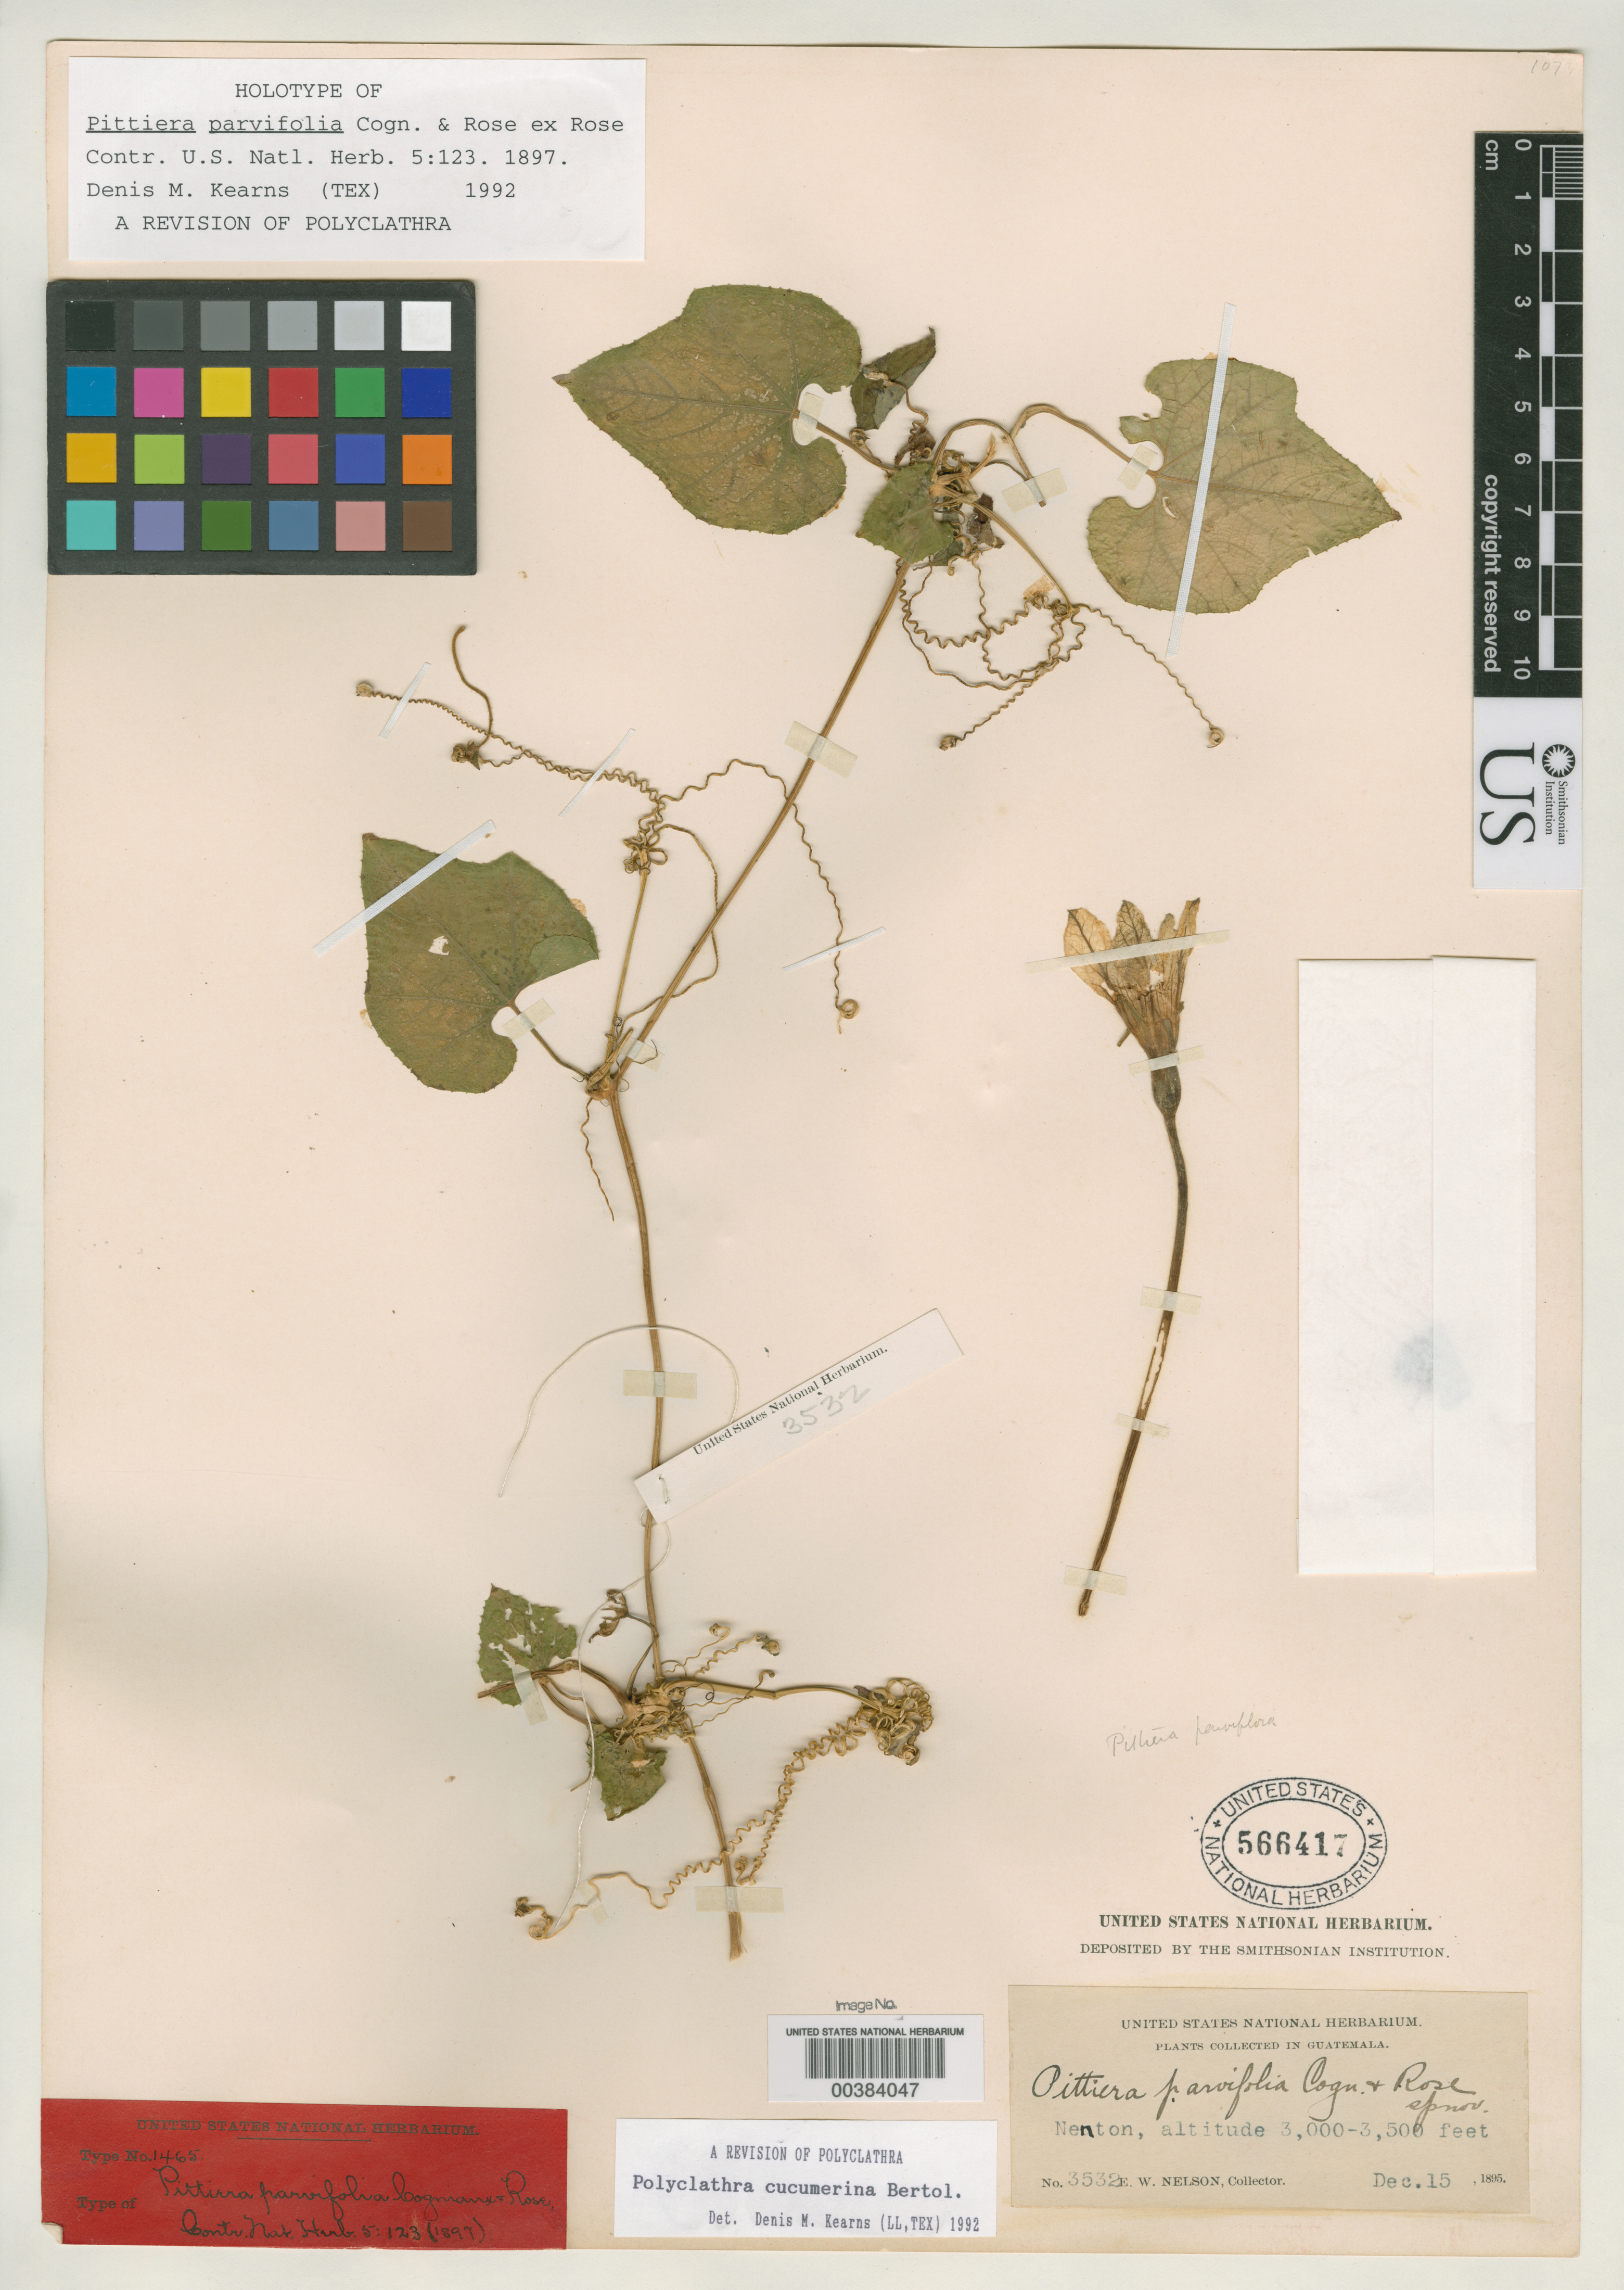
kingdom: Plantae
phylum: Tracheophyta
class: Magnoliopsida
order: Cucurbitales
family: Cucurbitaceae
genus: Pittiera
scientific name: Pittiera parvifolia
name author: Cogn. & Rose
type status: Holotype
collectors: E. W. Nelson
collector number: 3532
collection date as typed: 15 Dec 1895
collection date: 1895-12-15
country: Guatemala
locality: Nenton.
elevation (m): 914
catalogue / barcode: US 566417